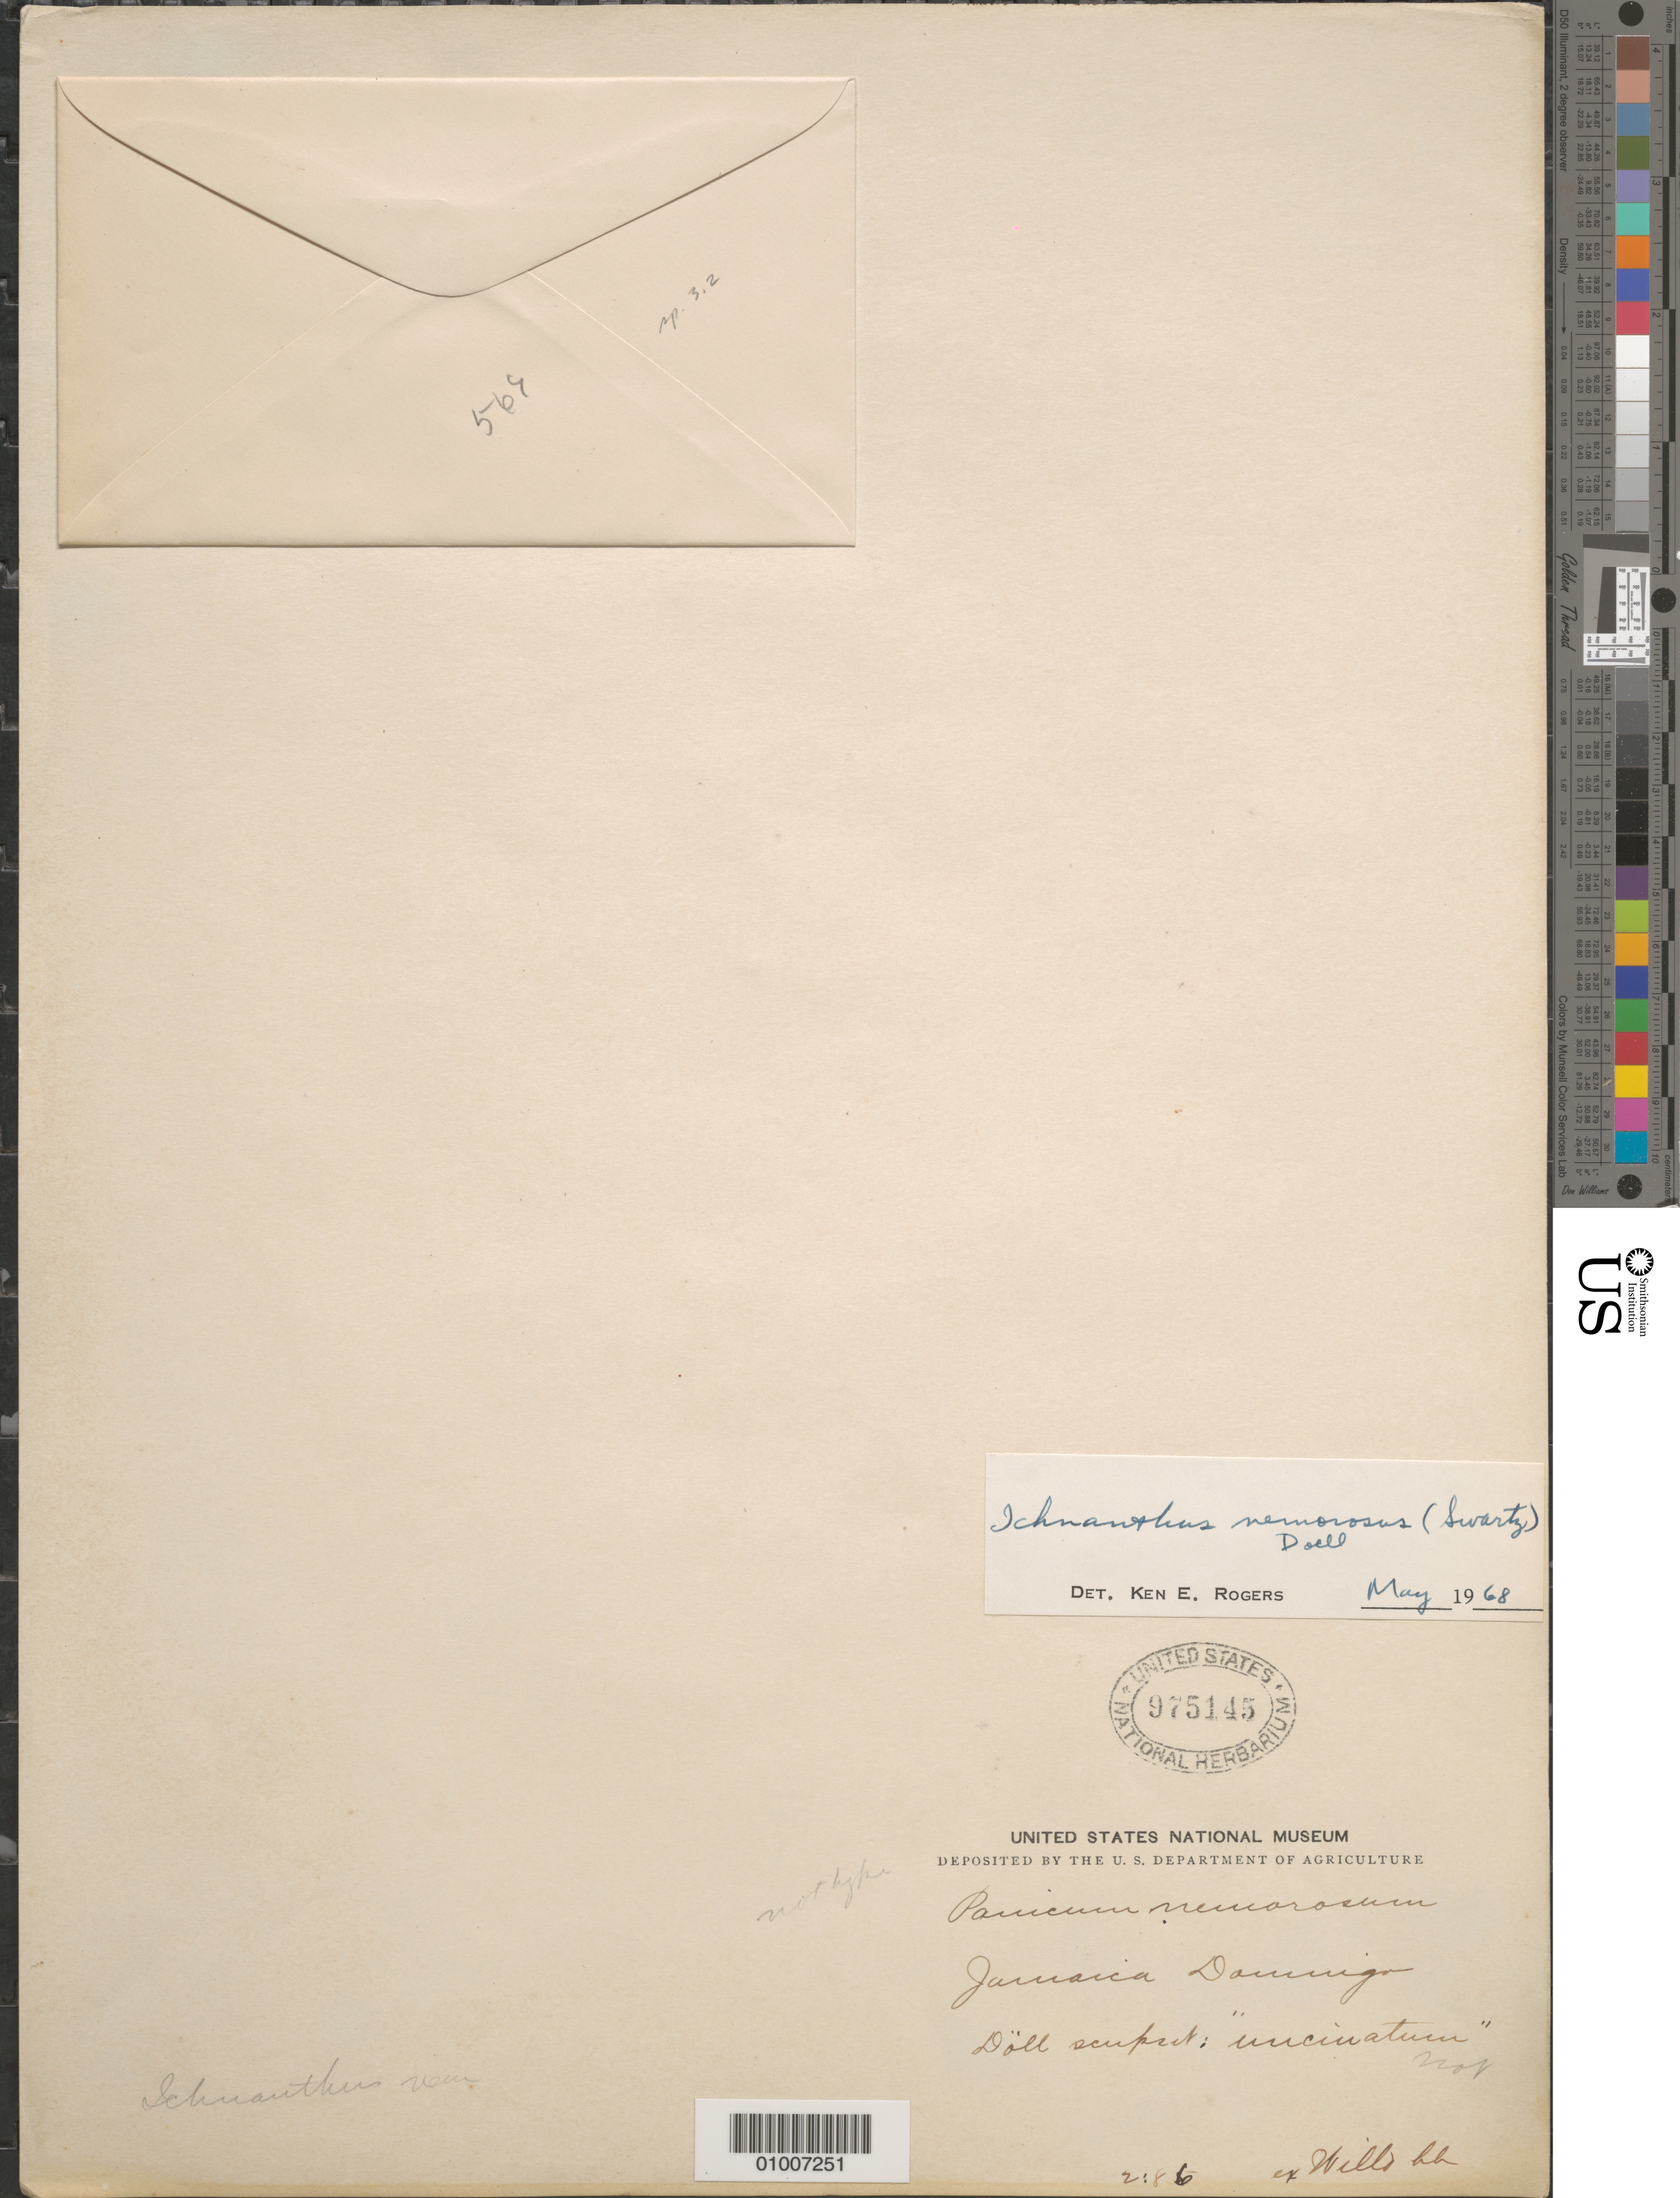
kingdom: Plantae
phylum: Tracheophyta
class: Liliopsida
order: Poales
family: Poaceae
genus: Ichnanthus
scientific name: Ichnanthus nemorosus var. nemorosus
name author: (Sw.) Döll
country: Jamaica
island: Jamaica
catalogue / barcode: US 975145